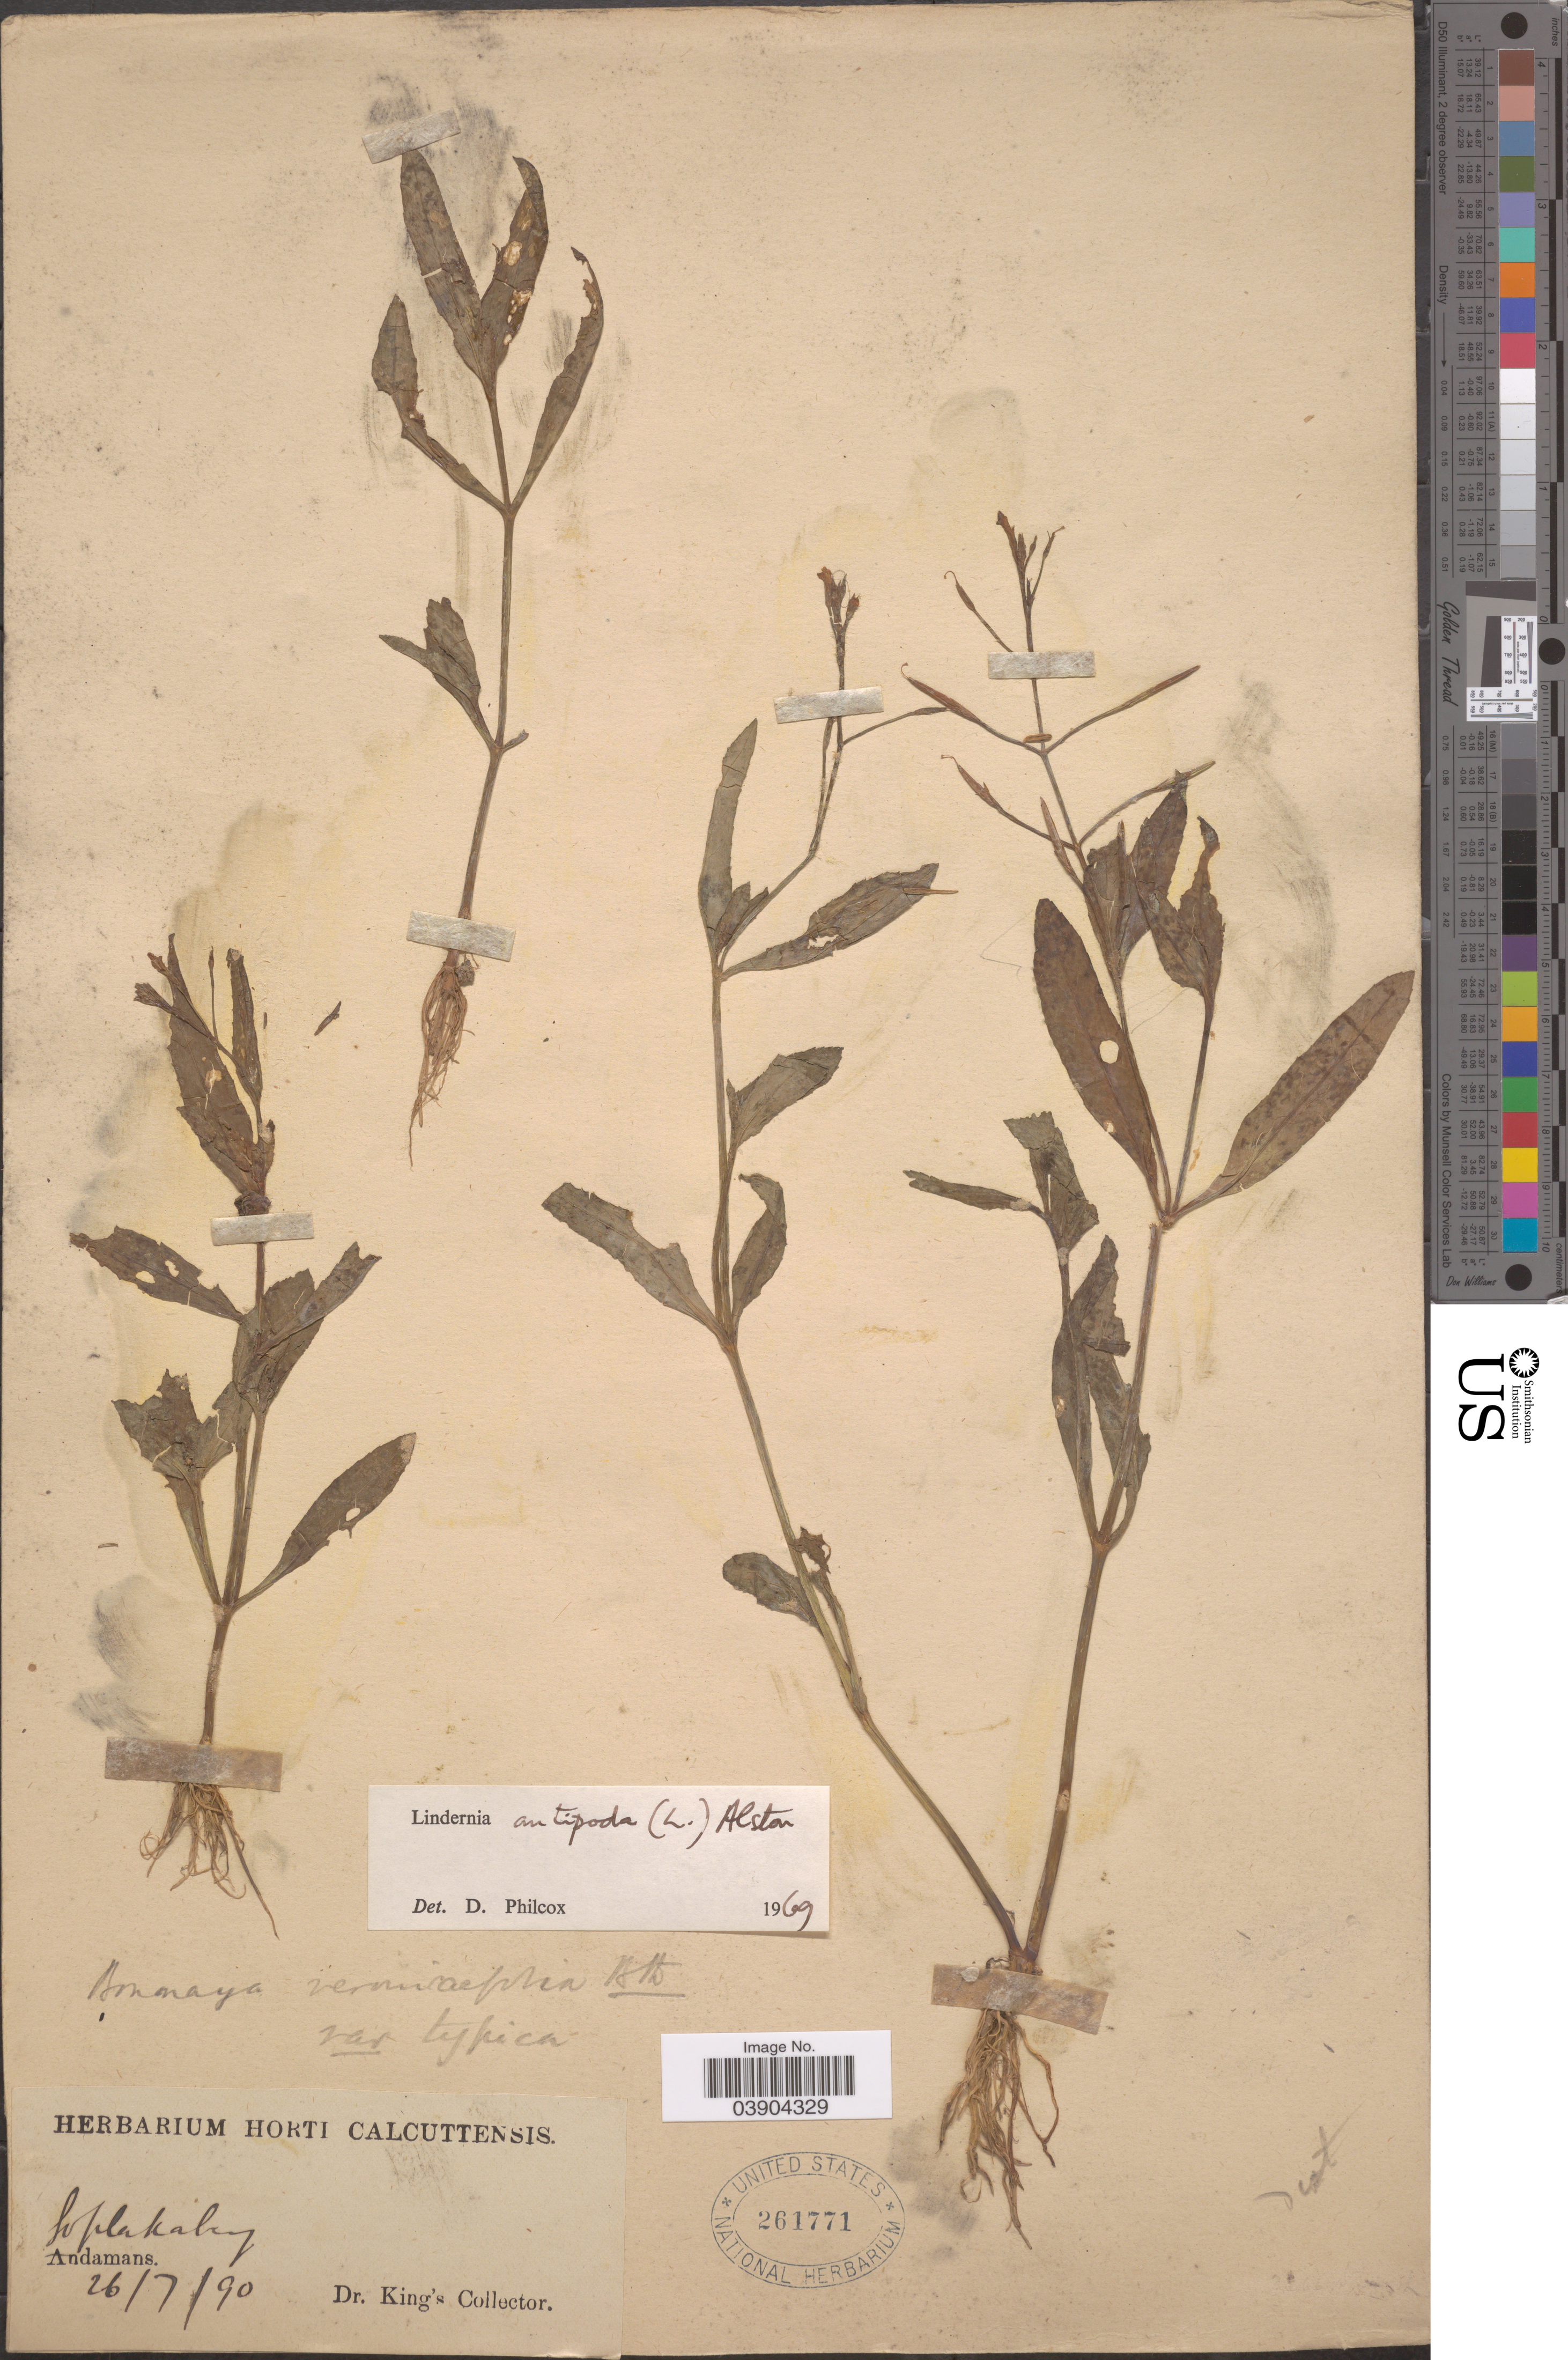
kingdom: Plantae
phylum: Tracheophyta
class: Magnoliopsida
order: Lamiales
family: Linderniaceae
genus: Lindernia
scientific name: Lindernia antipoda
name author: (L.) Alston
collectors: Dr. King's collector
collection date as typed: Transcribed d/m/y: 26/7/90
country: India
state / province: Andaman and Nicobar Islands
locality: Soplakaby [interpreted] Andamans.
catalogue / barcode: US 261771